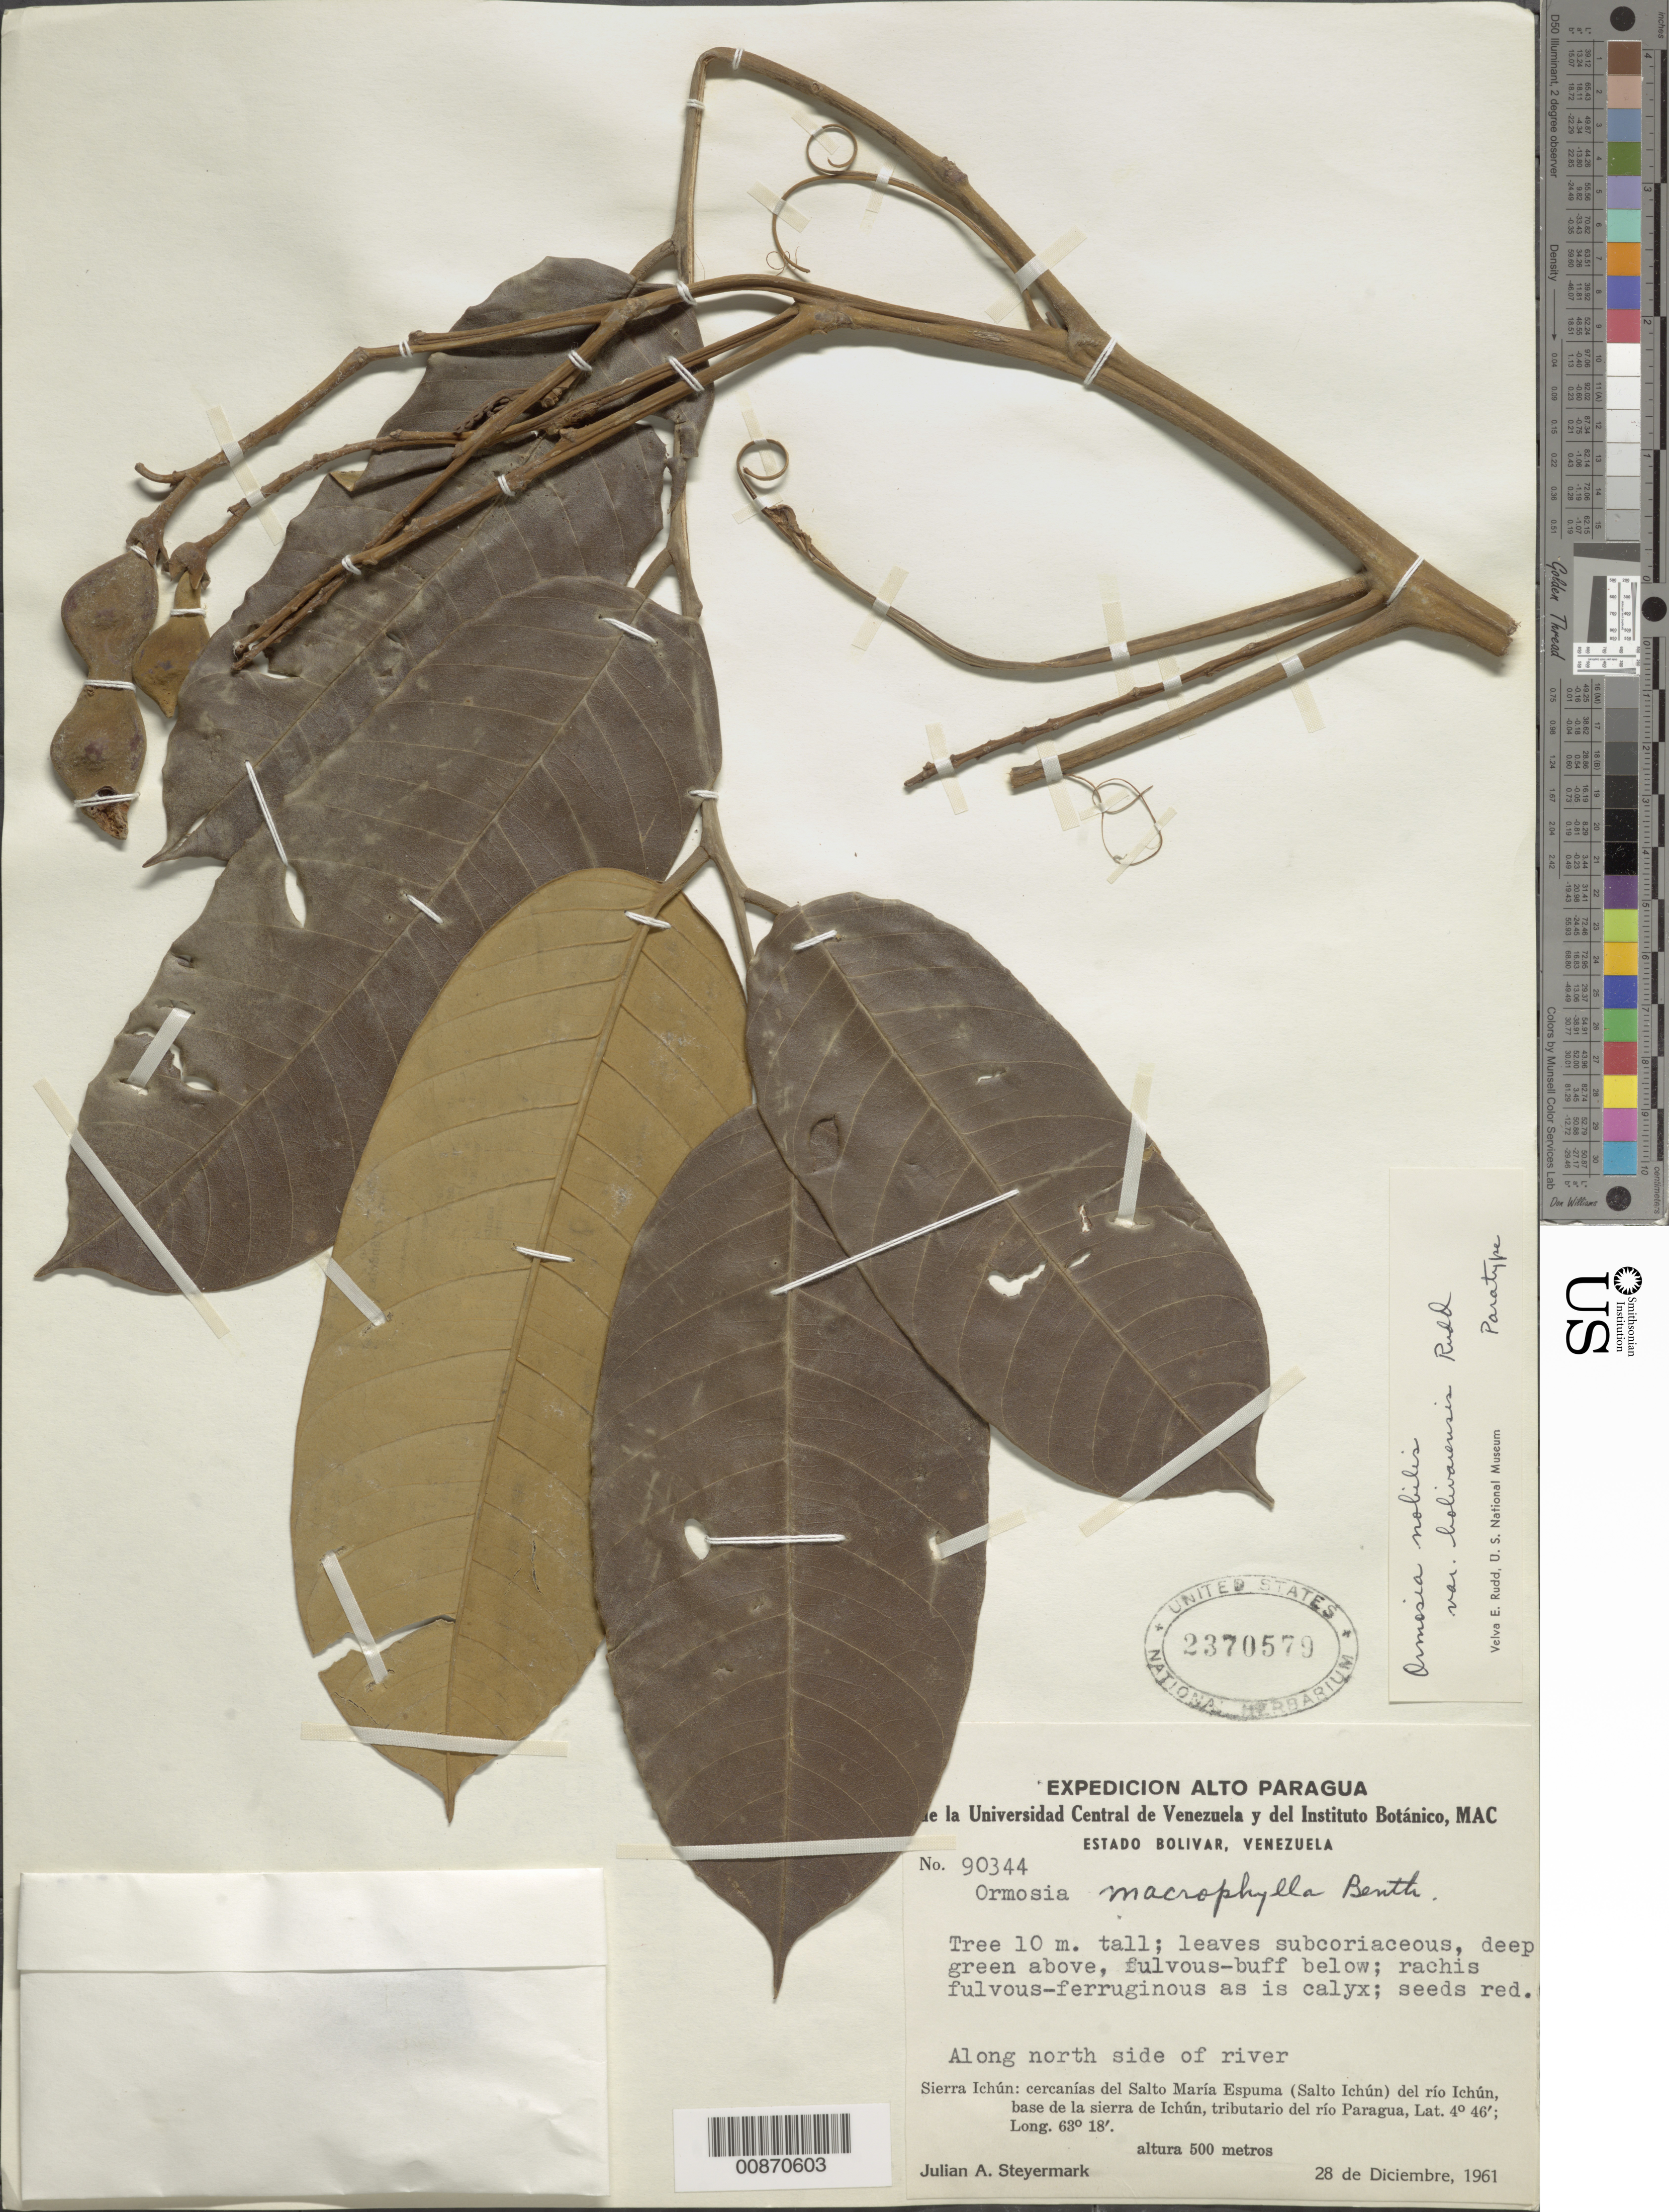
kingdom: Plantae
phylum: Tracheophyta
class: Magnoliopsida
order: Fabales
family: Fabaceae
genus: Ormosia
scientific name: Ormosia nobilis var. bolivarensis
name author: Rudd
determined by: Rudd, V. E.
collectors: J. Steyermark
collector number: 90344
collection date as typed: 28-Dec-61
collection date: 1961-12-28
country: Venezuela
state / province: Bolívar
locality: Sierra Ichún: cercanías del Salto María Espuma (Salto Ichún) del Río Ichún (tributary of río Paragua), along north side of river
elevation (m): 500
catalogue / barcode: US 2370579